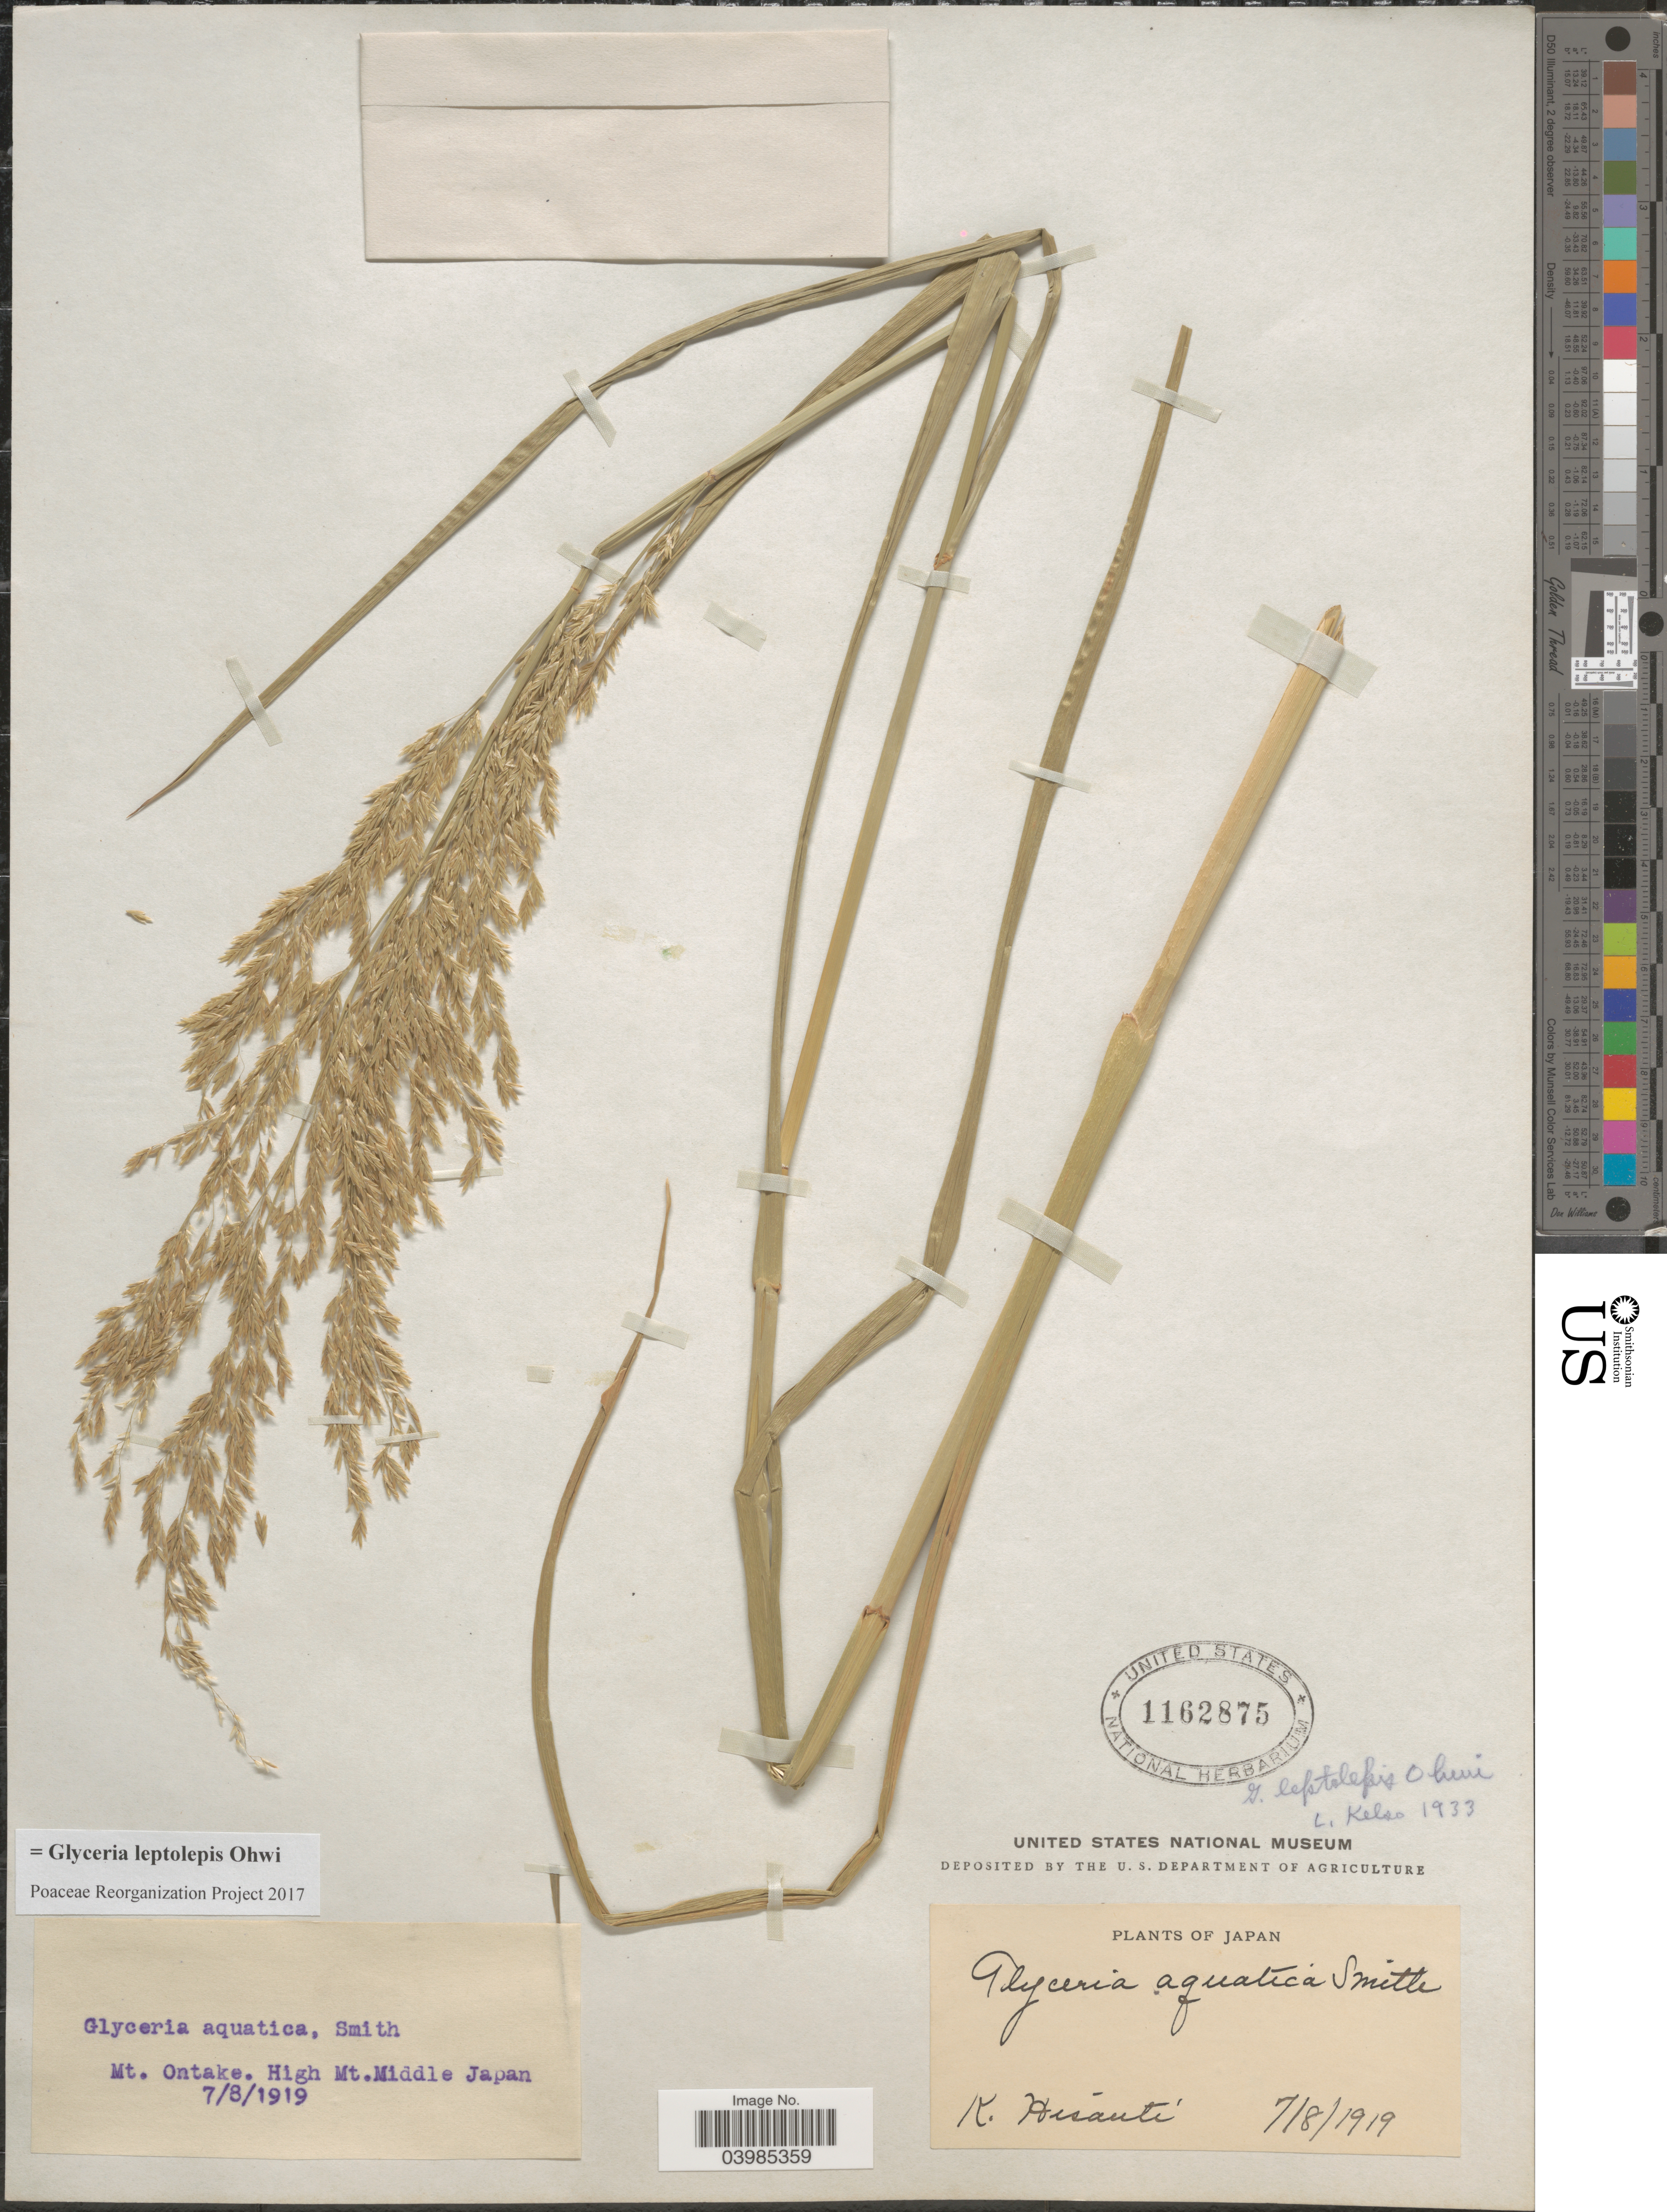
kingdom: Plantae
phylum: Tracheophyta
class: Liliopsida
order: Poales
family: Poaceae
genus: Glyceria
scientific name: Glyceria leptolepis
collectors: K. Hisauti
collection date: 1919-08-07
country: Japan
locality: Mt. Ontake. High Mt. Middle Japan.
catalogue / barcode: US 1162875